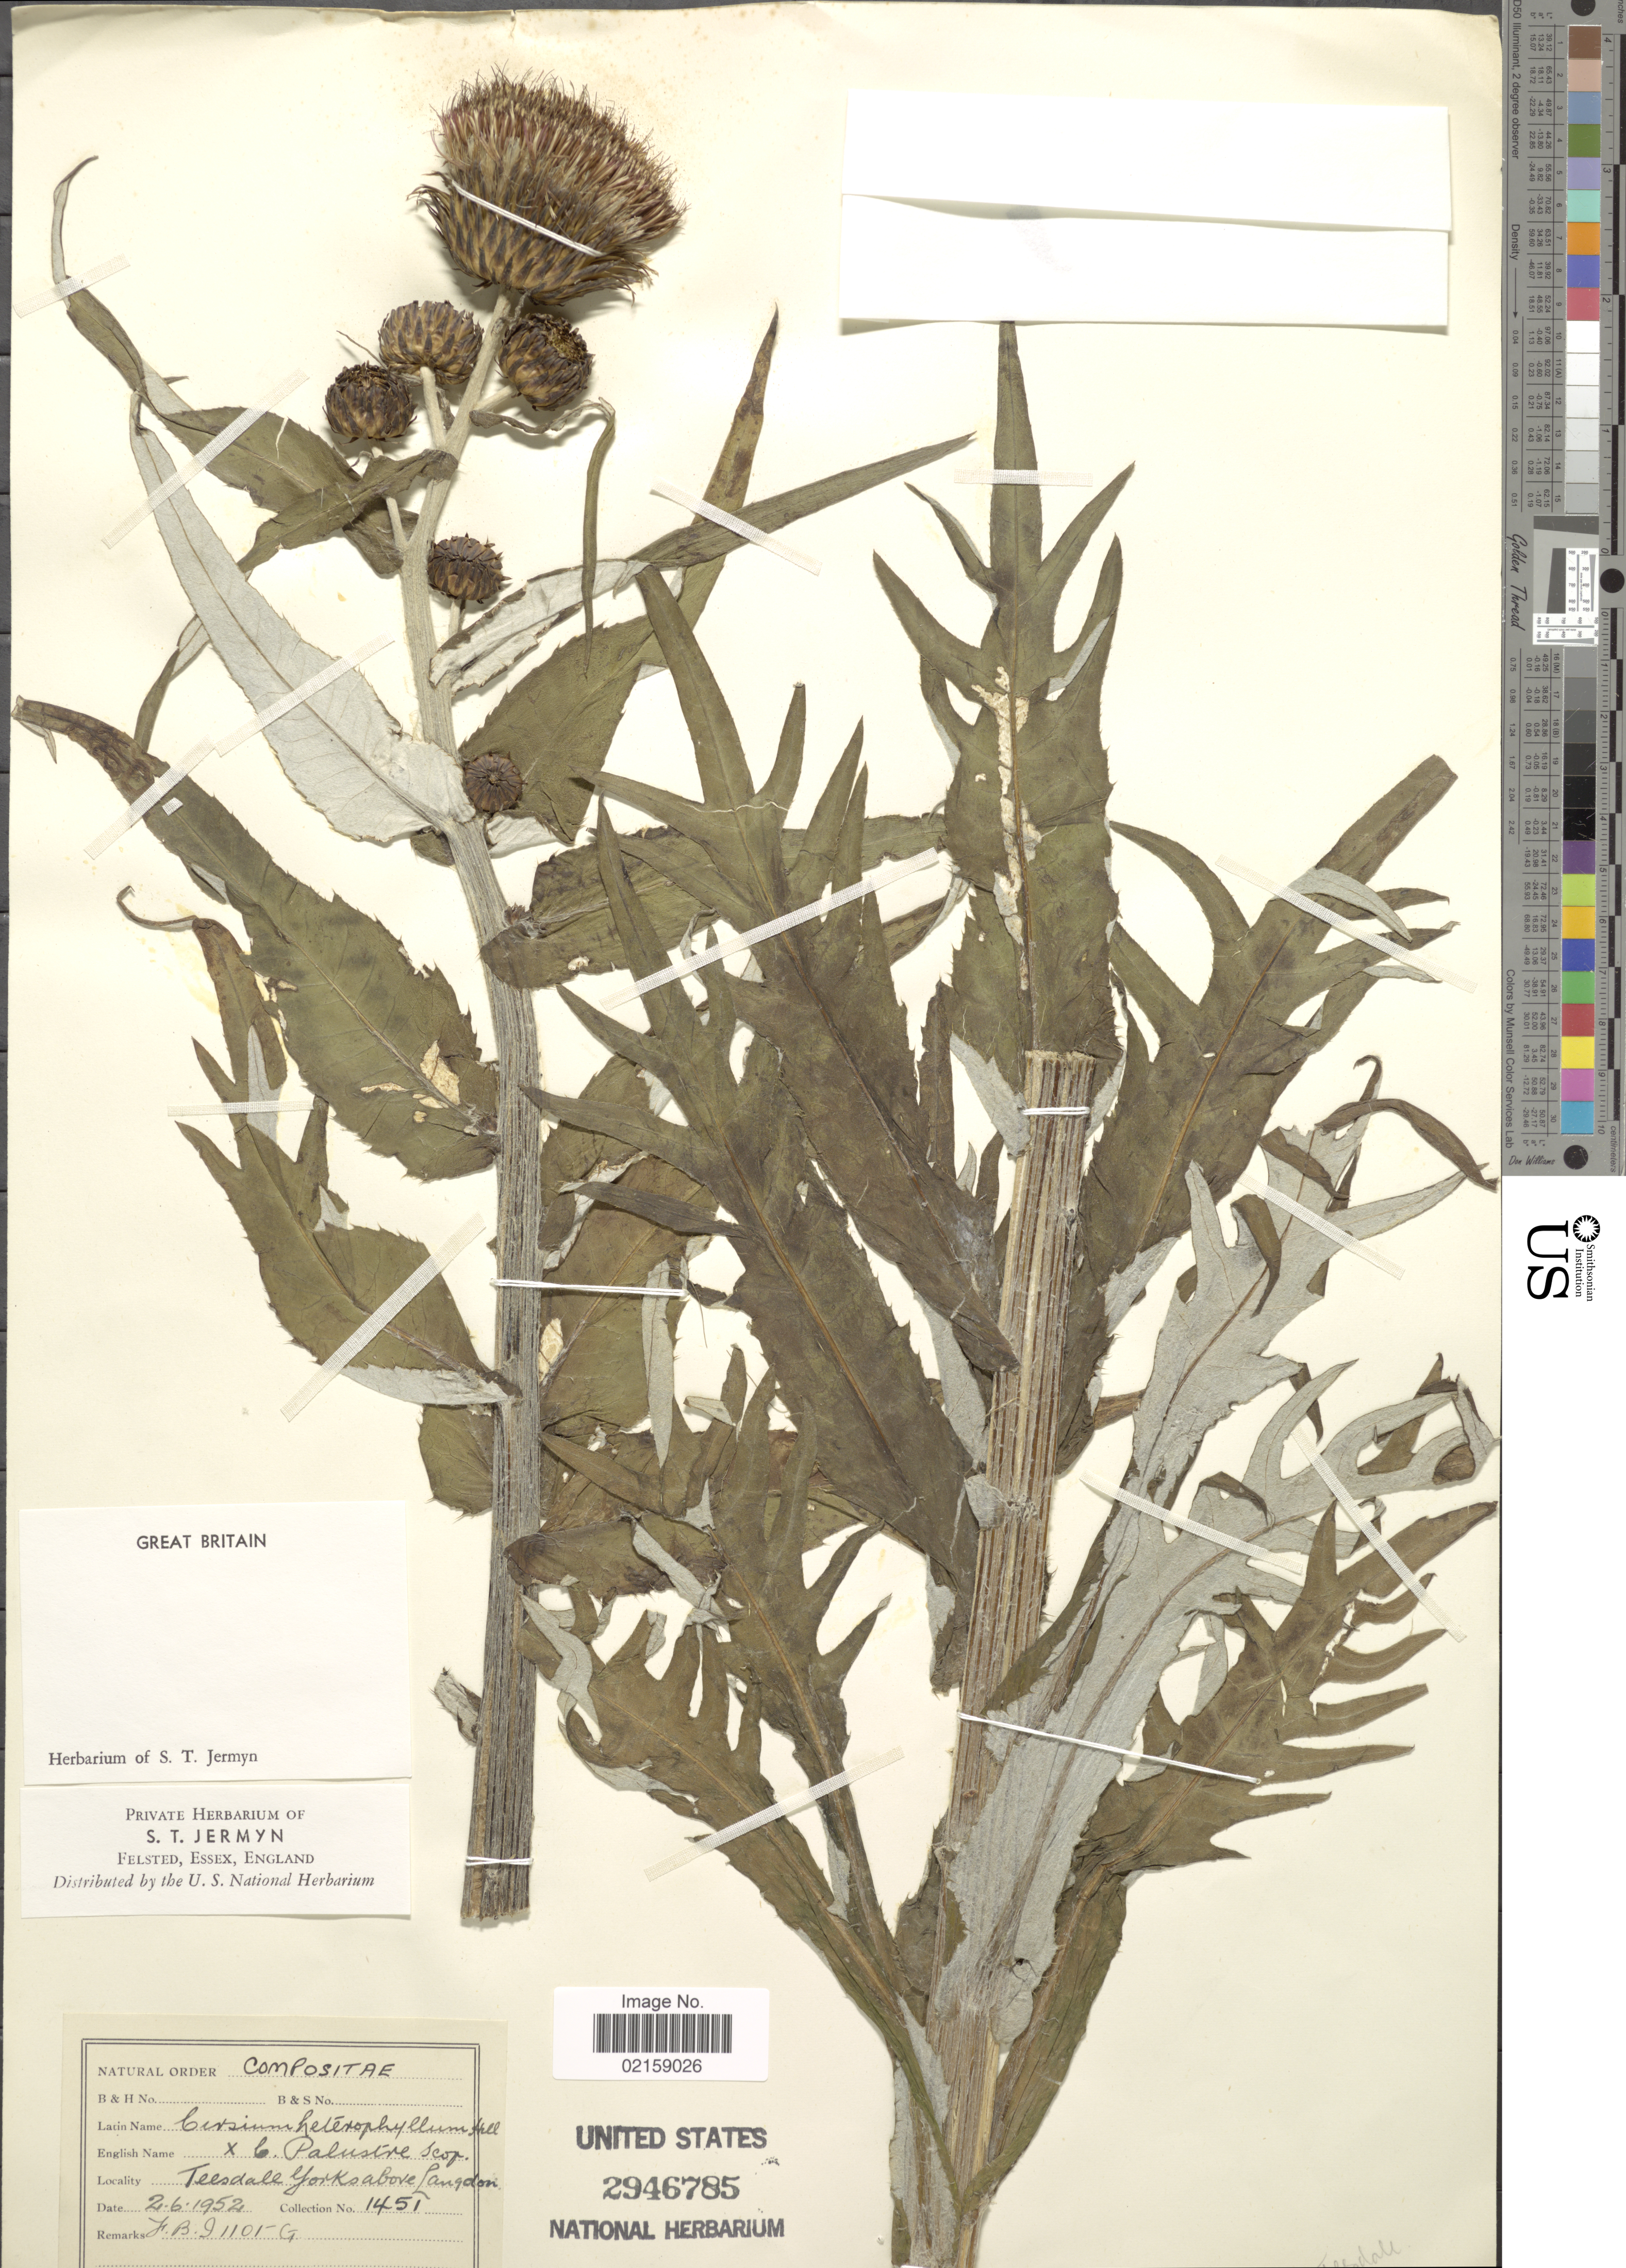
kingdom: Plantae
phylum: Tracheophyta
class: Magnoliopsida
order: Asterales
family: Asteraceae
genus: Cirsium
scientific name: Cirsium heterophyllum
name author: (L.) Hill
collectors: S. Jermyn (herbarium)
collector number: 1451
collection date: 1952-06-02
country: United Kingdom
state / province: England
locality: Teesdale Yorks above Langdon. Great Britain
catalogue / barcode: US 2946785